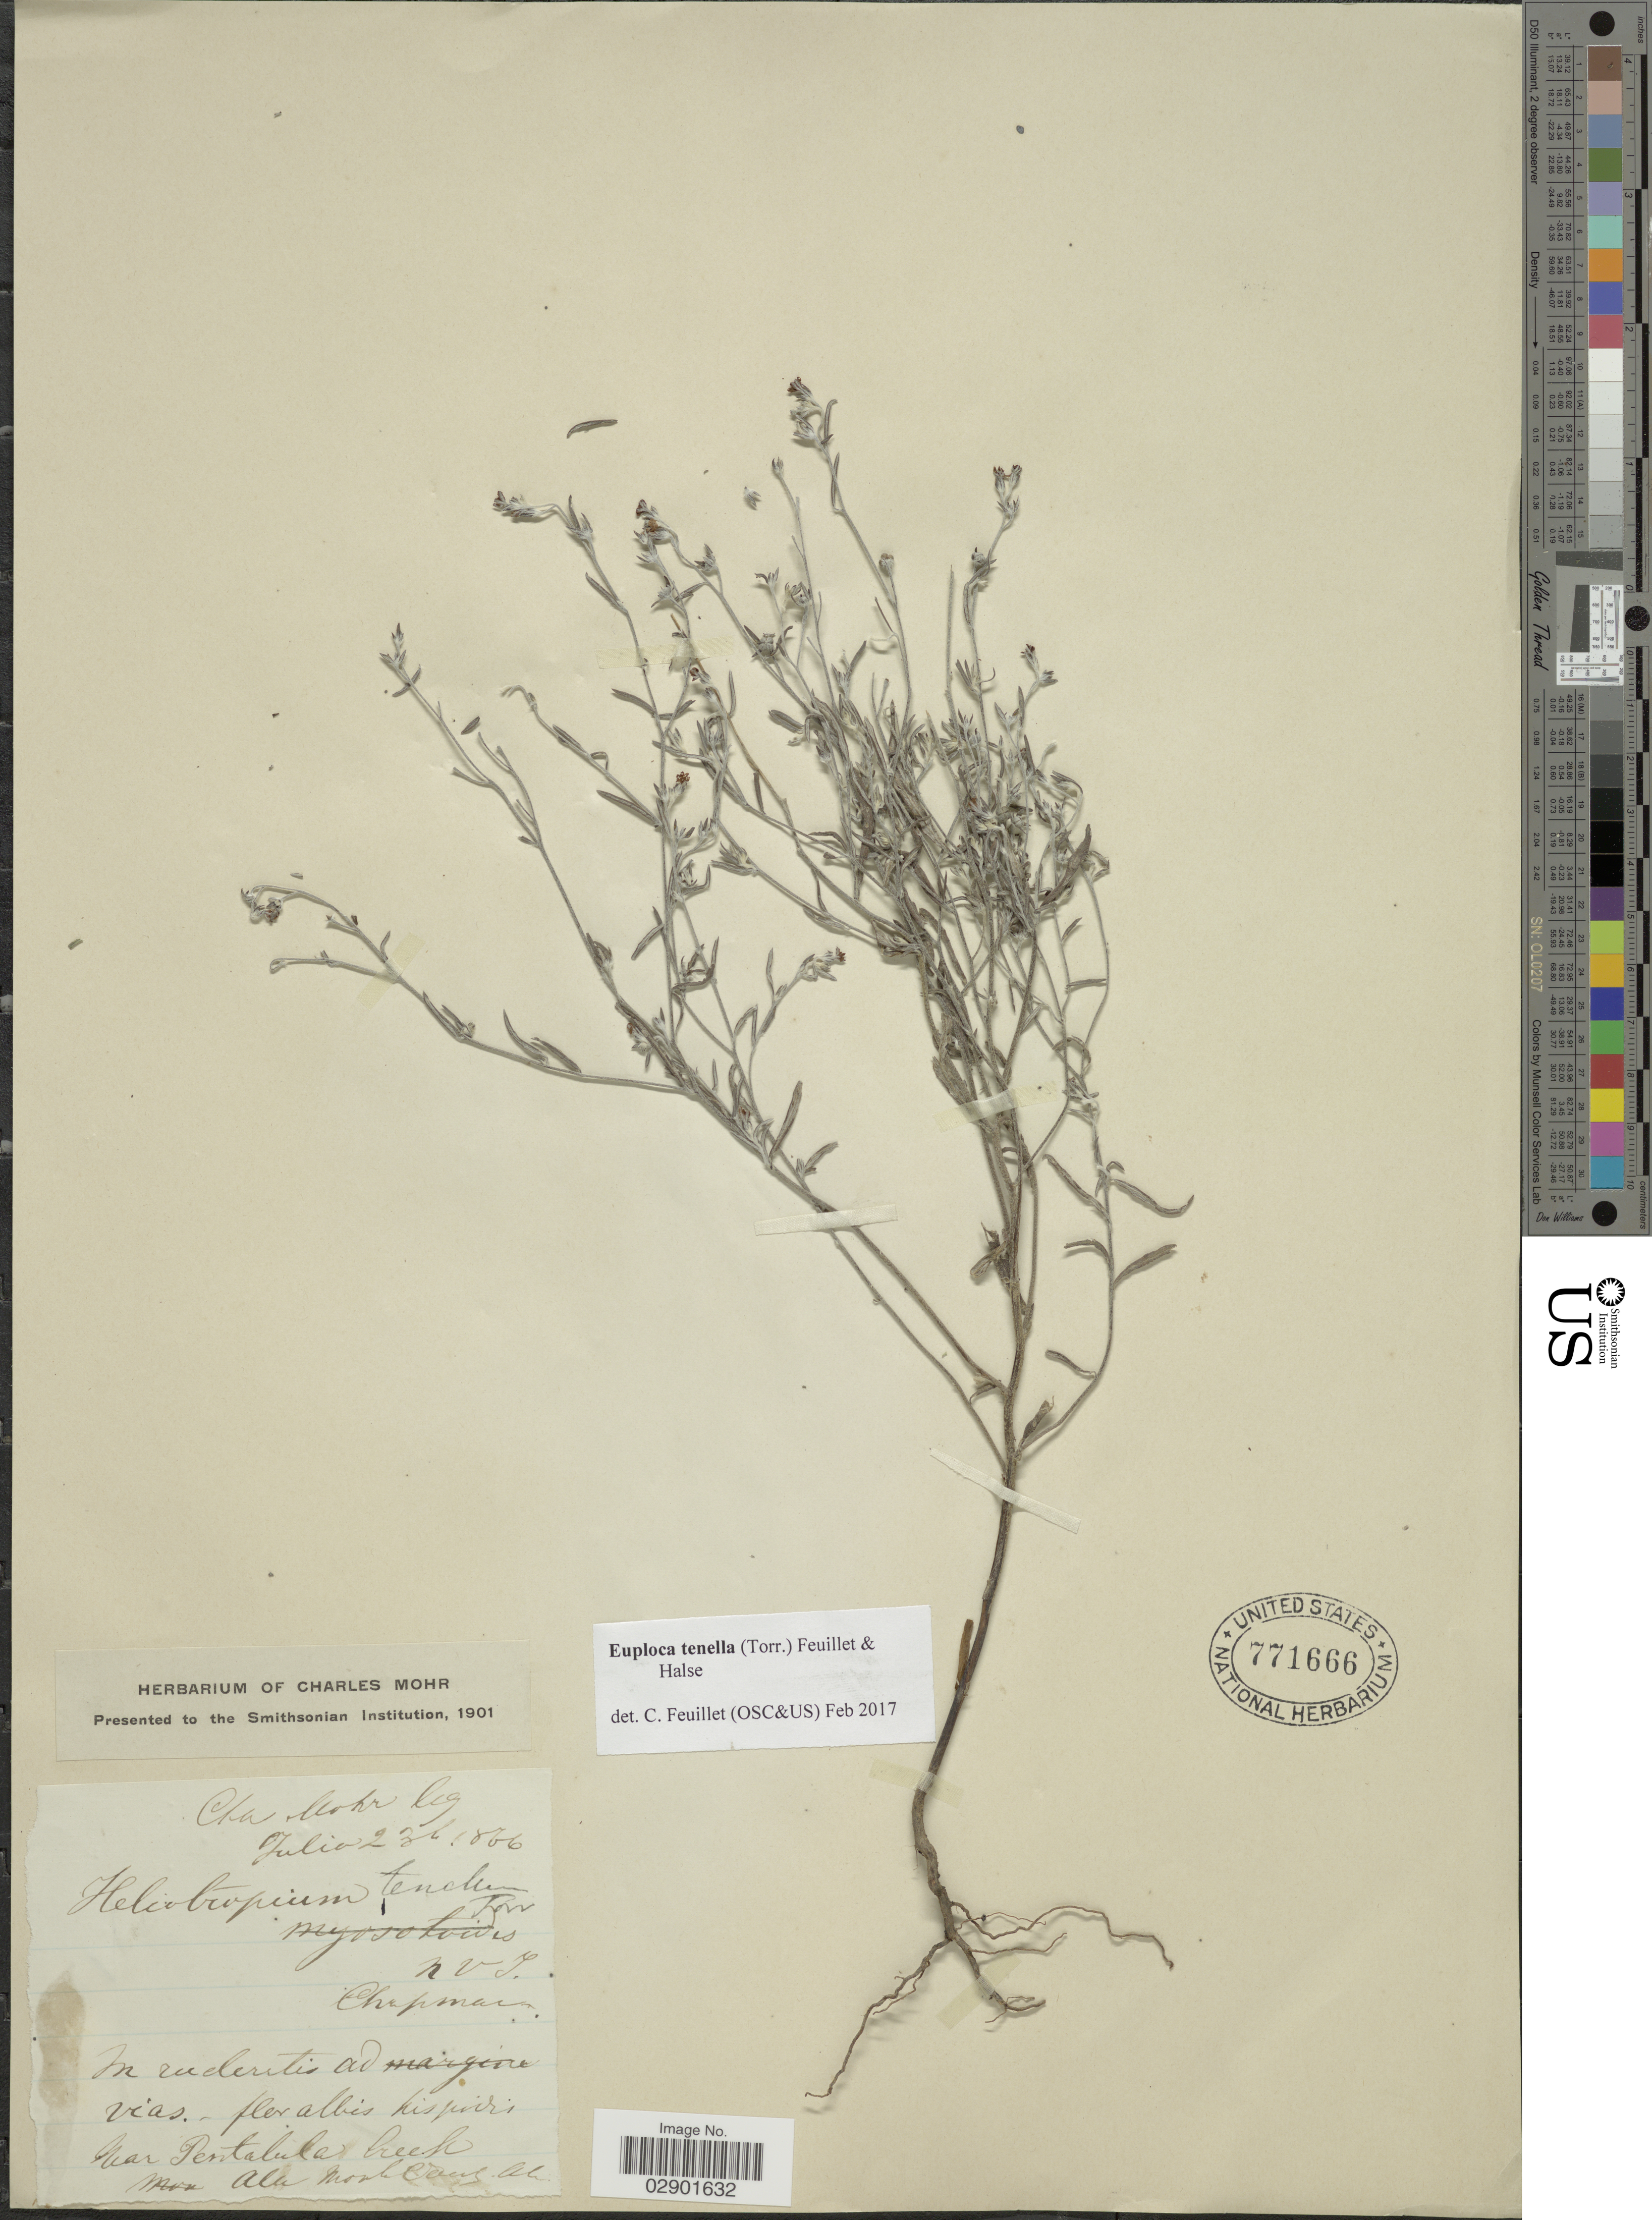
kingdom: Plantae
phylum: Tracheophyta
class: Magnoliopsida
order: Boraginales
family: Heliotropiaceae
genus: Euploca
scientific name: Euploca polyphylla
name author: (Lehm.) J.I.M. Melo & Semir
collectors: Mohr, C. T. (herbarium)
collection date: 1866-07-23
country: United States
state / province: Alaska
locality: Near Pentalula Creek. Ala. Mont. Oaus. Ak.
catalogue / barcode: US 771666